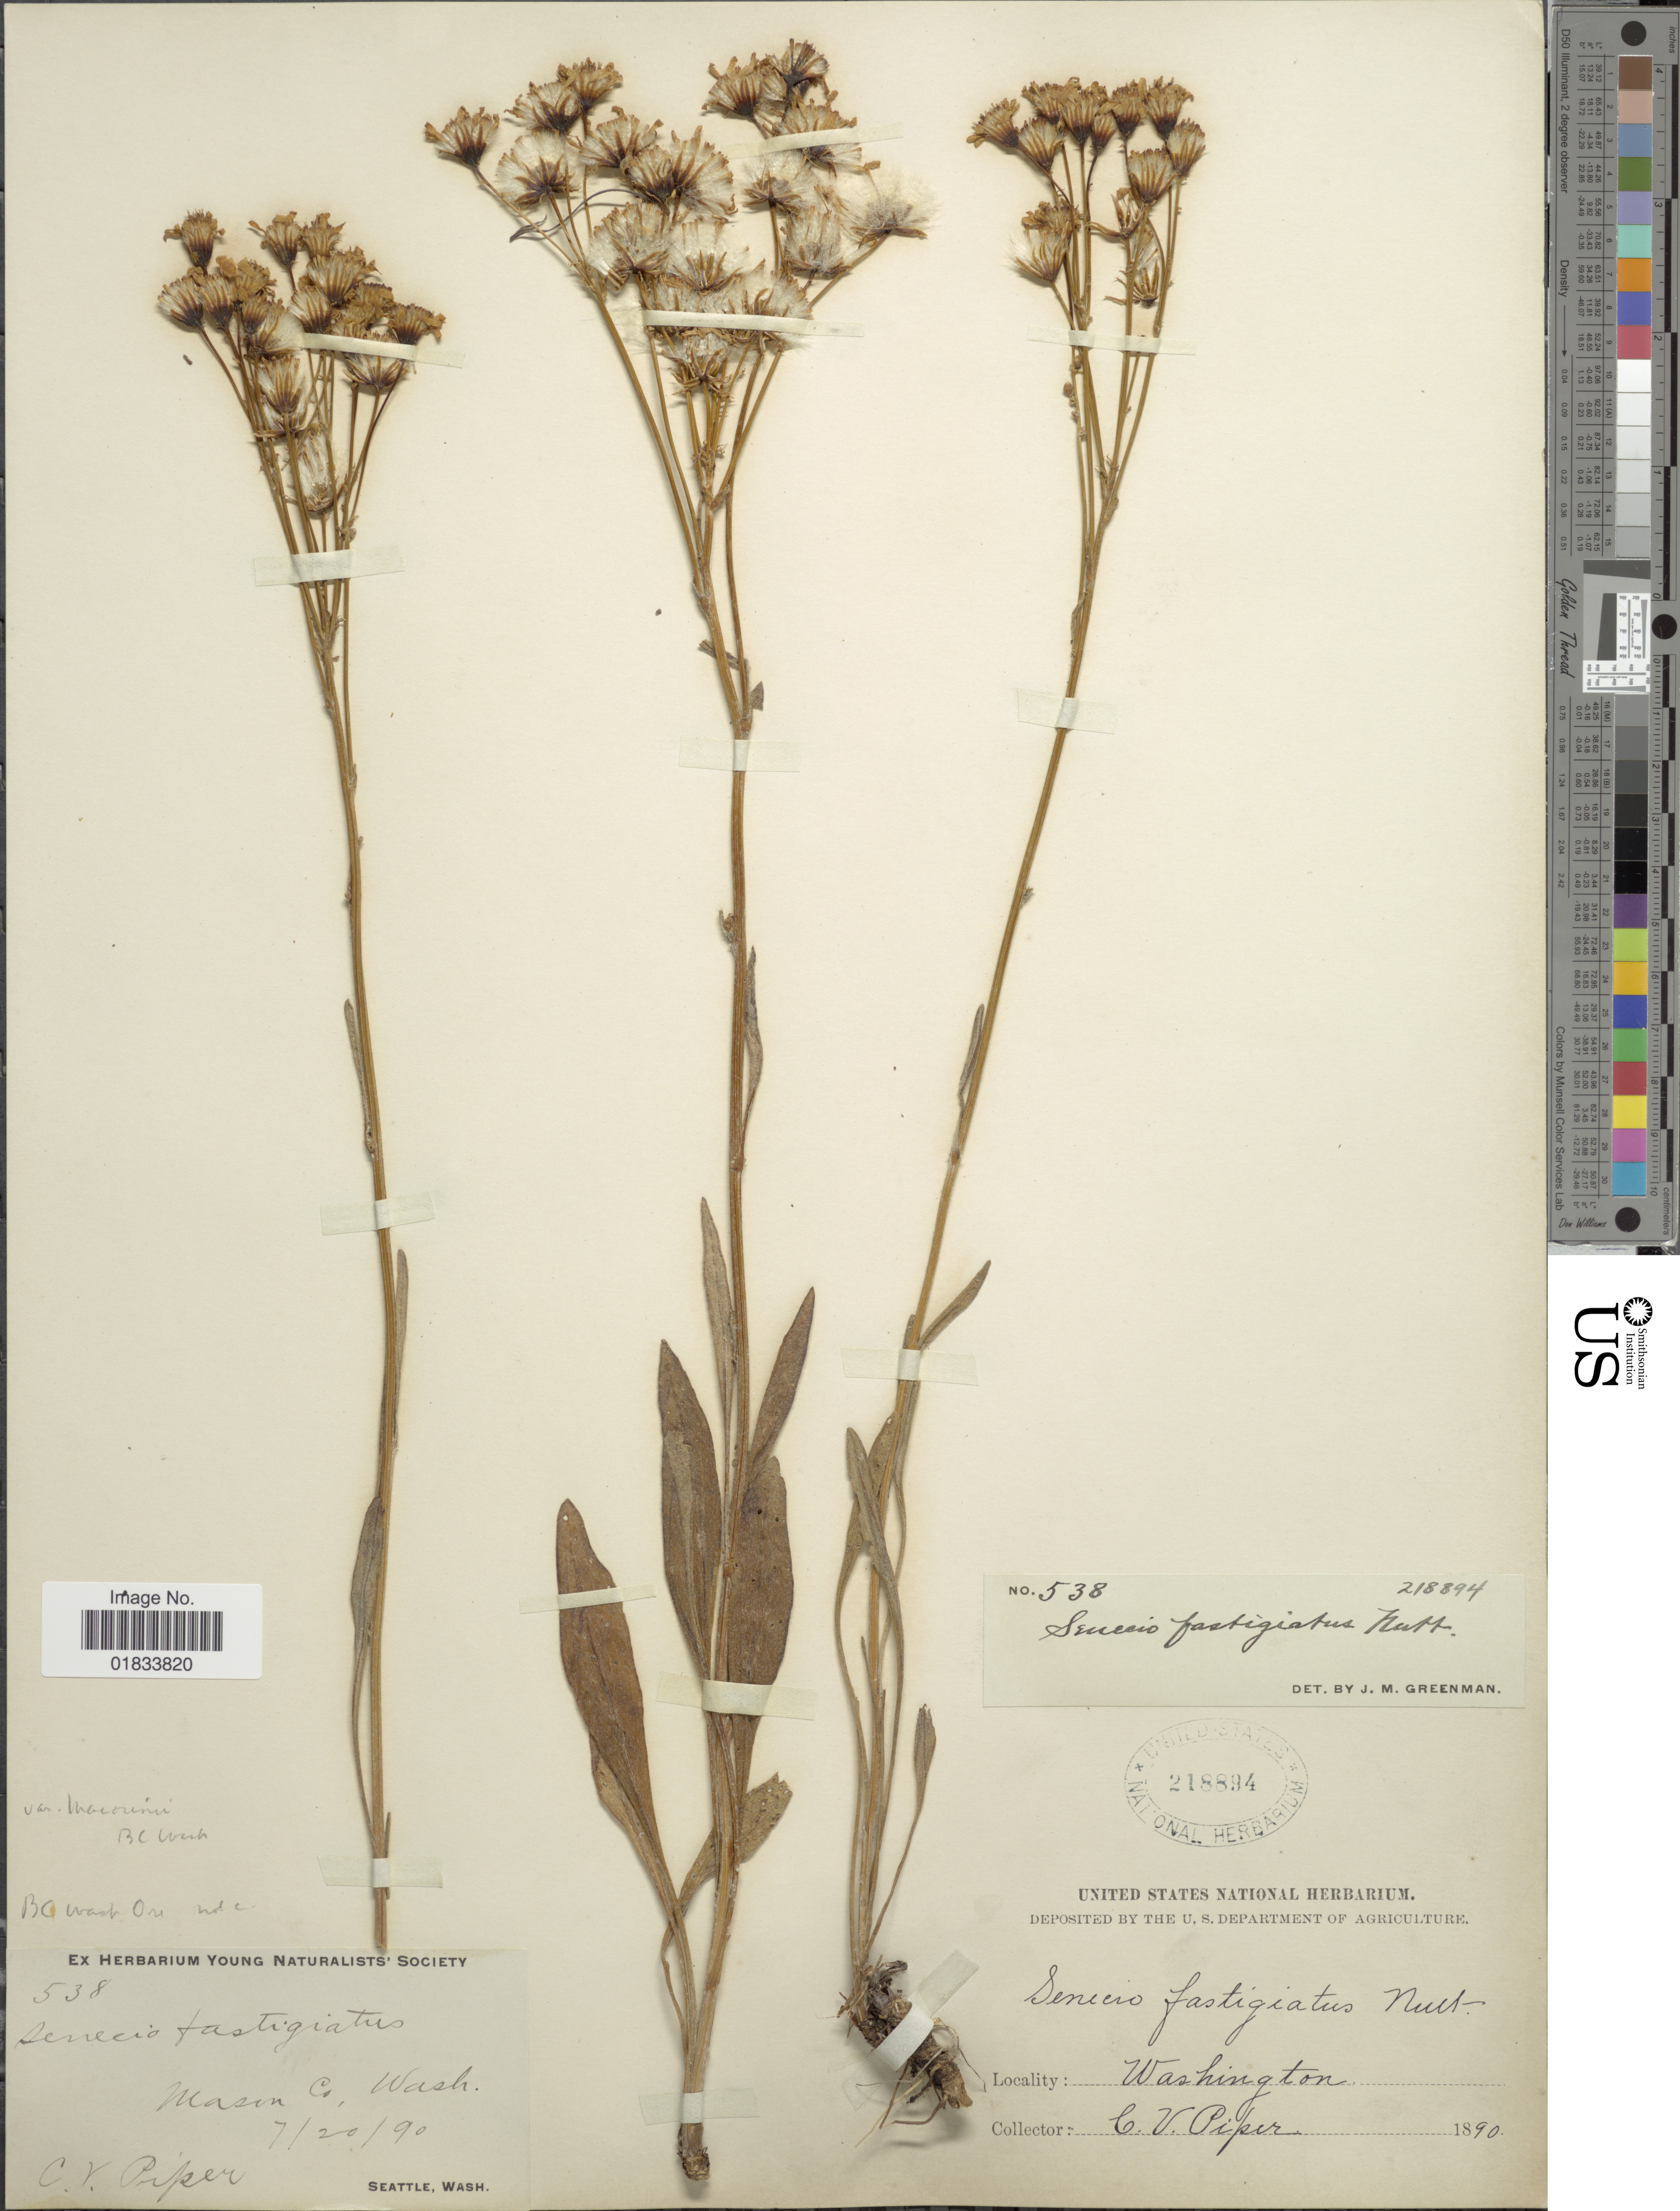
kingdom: Plantae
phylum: Tracheophyta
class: Magnoliopsida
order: Asterales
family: Asteraceae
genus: Packera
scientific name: Packera macounii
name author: (Greene) W.A. Weber & Á. Löve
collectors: C. V. Piper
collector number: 538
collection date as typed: Transcribed d/m/y: 20/7/90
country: United States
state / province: Washington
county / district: Mason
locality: Mason Co.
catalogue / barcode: US 218894